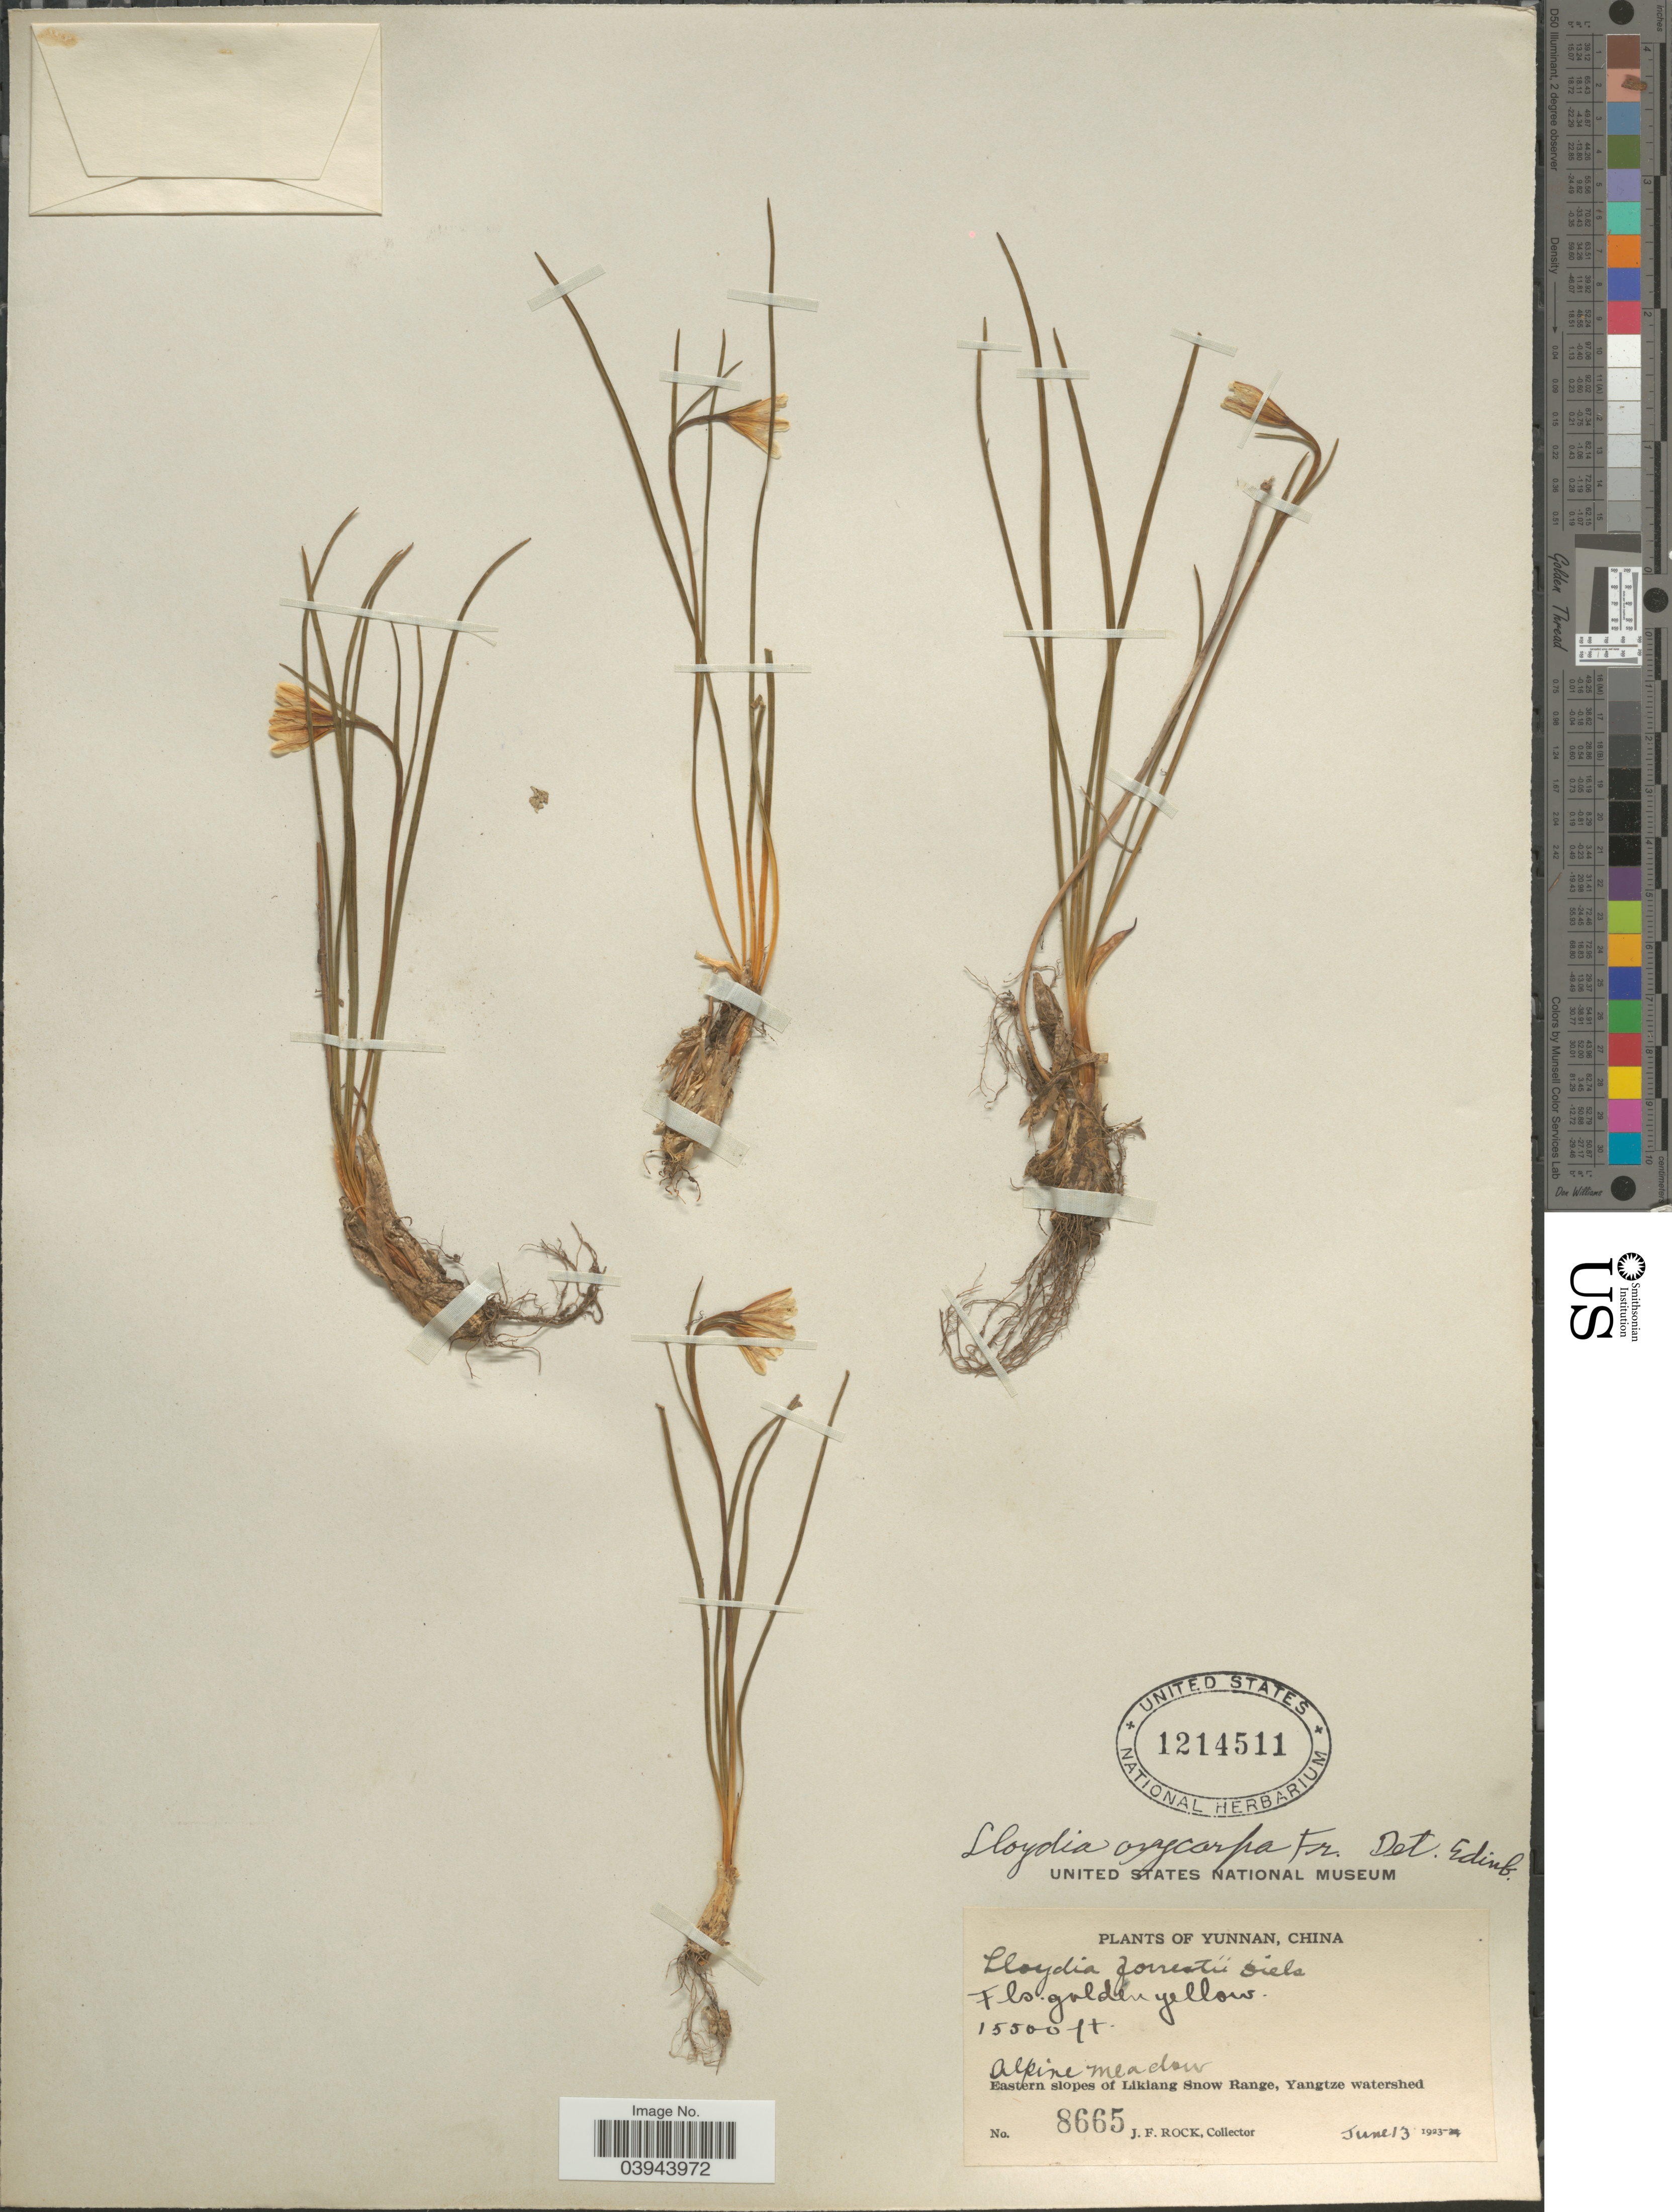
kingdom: Plantae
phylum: Tracheophyta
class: Liliopsida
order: Liliales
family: Liliaceae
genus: Lloydia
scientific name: Lloydia oxycarpa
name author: Franch.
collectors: J. Rock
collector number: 8665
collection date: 1923-06-13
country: China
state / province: Yunnan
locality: Eastern slopes of Likiang Snow Range, Yangtze watershed.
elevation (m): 4724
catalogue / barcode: US 1214511